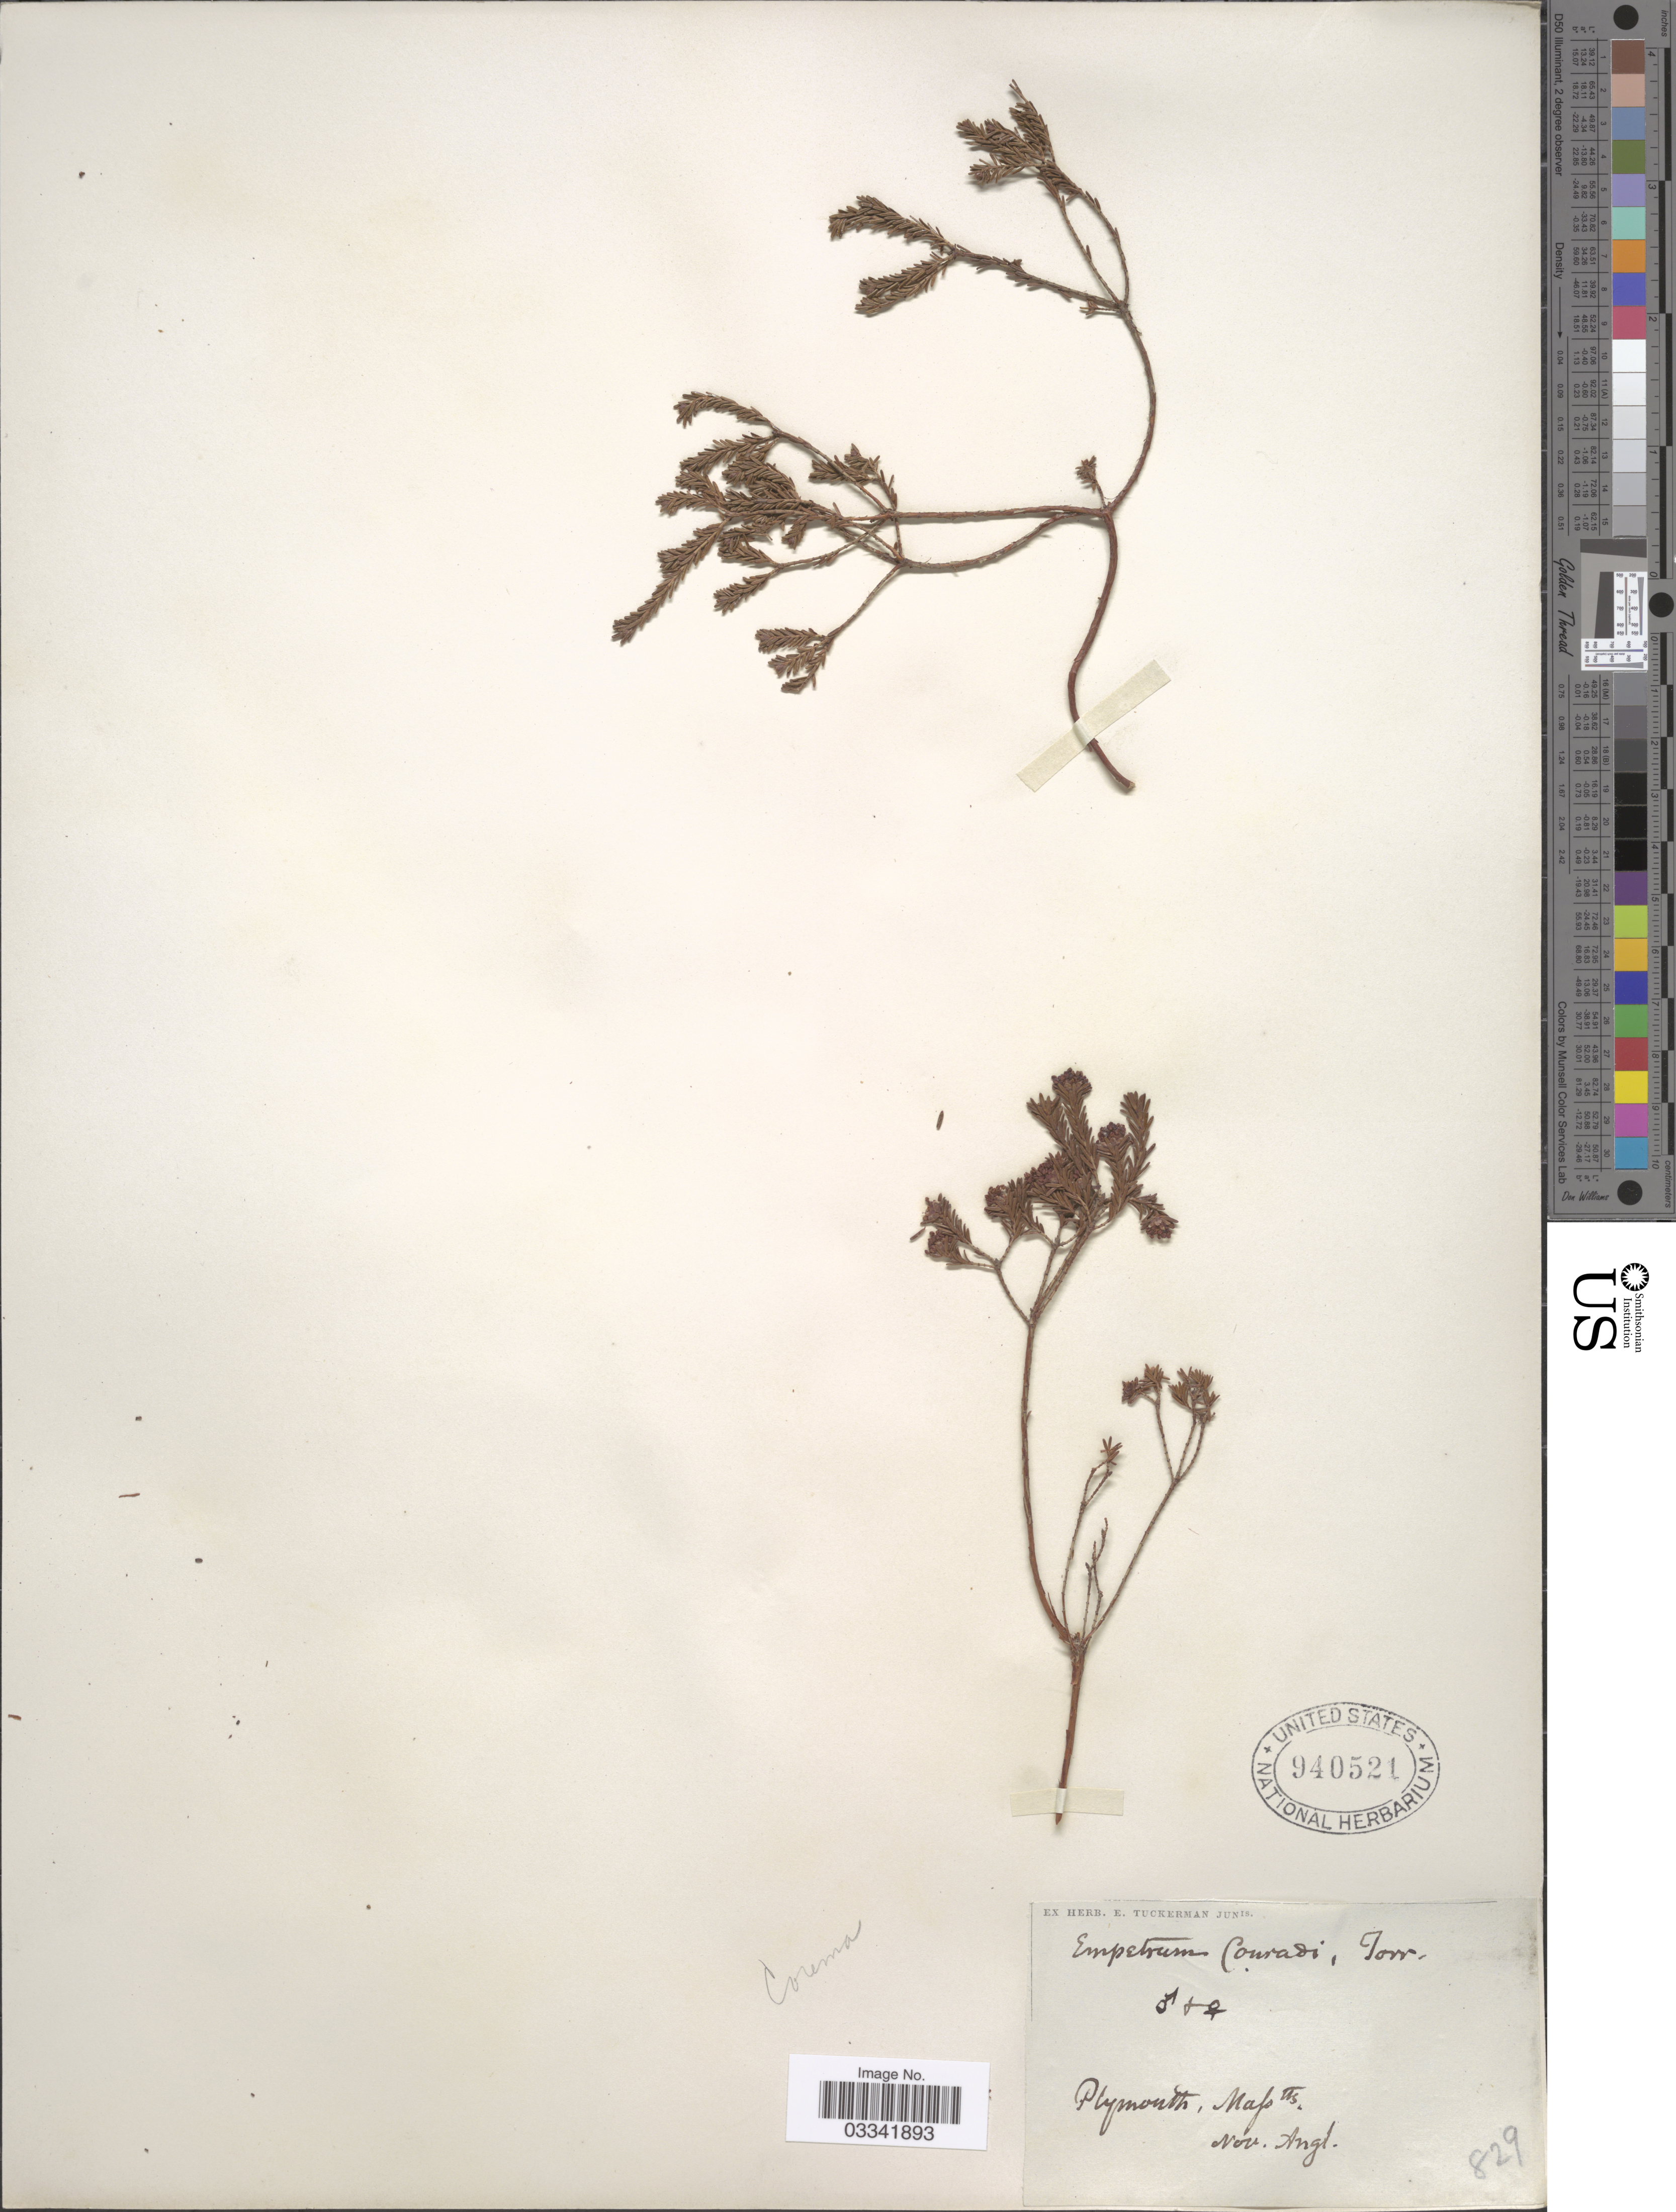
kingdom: Plantae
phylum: Tracheophyta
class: Magnoliopsida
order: Ericales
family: Ericaceae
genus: Empetrum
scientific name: Empetrum nigrum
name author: L.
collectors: ex herb. E. Tuckerman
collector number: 829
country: United States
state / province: Massachusetts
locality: Plymouth.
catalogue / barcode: US 940521